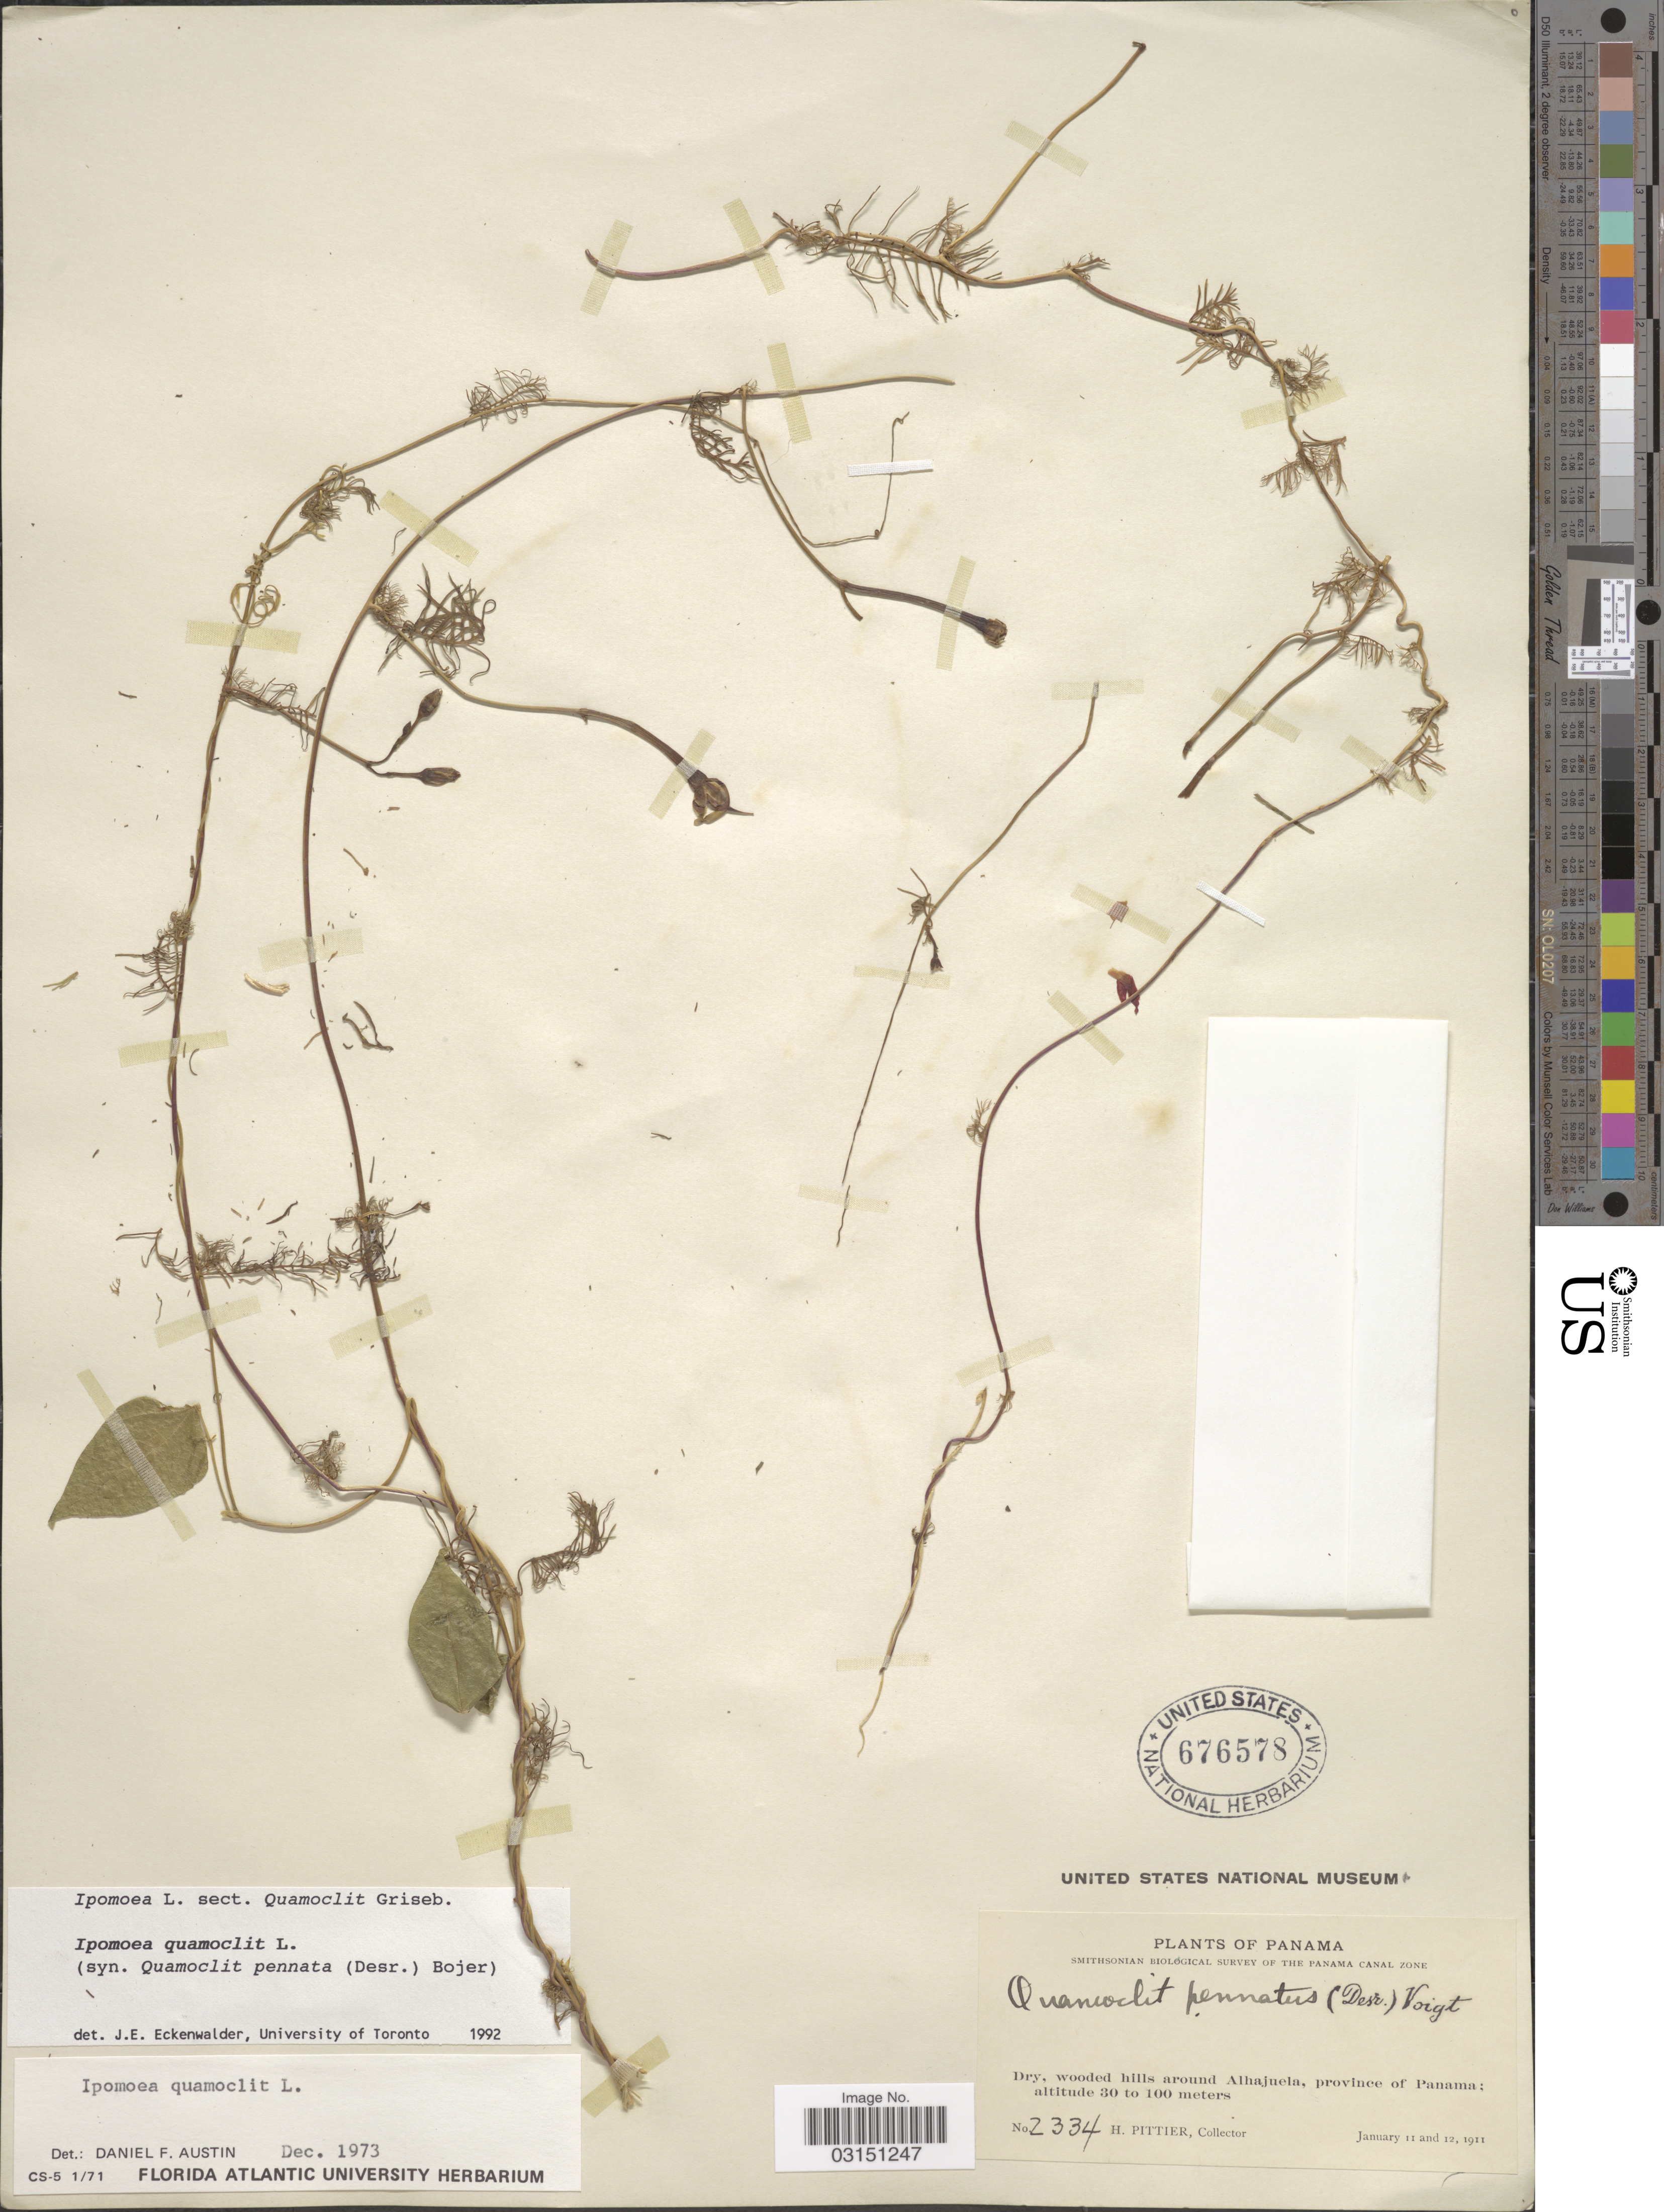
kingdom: Plantae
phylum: Tracheophyta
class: Magnoliopsida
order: Solanales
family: Convolvulaceae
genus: Ipomoea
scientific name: Ipomoea quamoclit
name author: L.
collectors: H. F. Pittier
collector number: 2334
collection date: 1911-01-11/1911-01-12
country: Panama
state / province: Panamá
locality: The Panama Canal Zone, Dry, wooded hills around Alhajuela, province of Panama.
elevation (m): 30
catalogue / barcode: US 676578